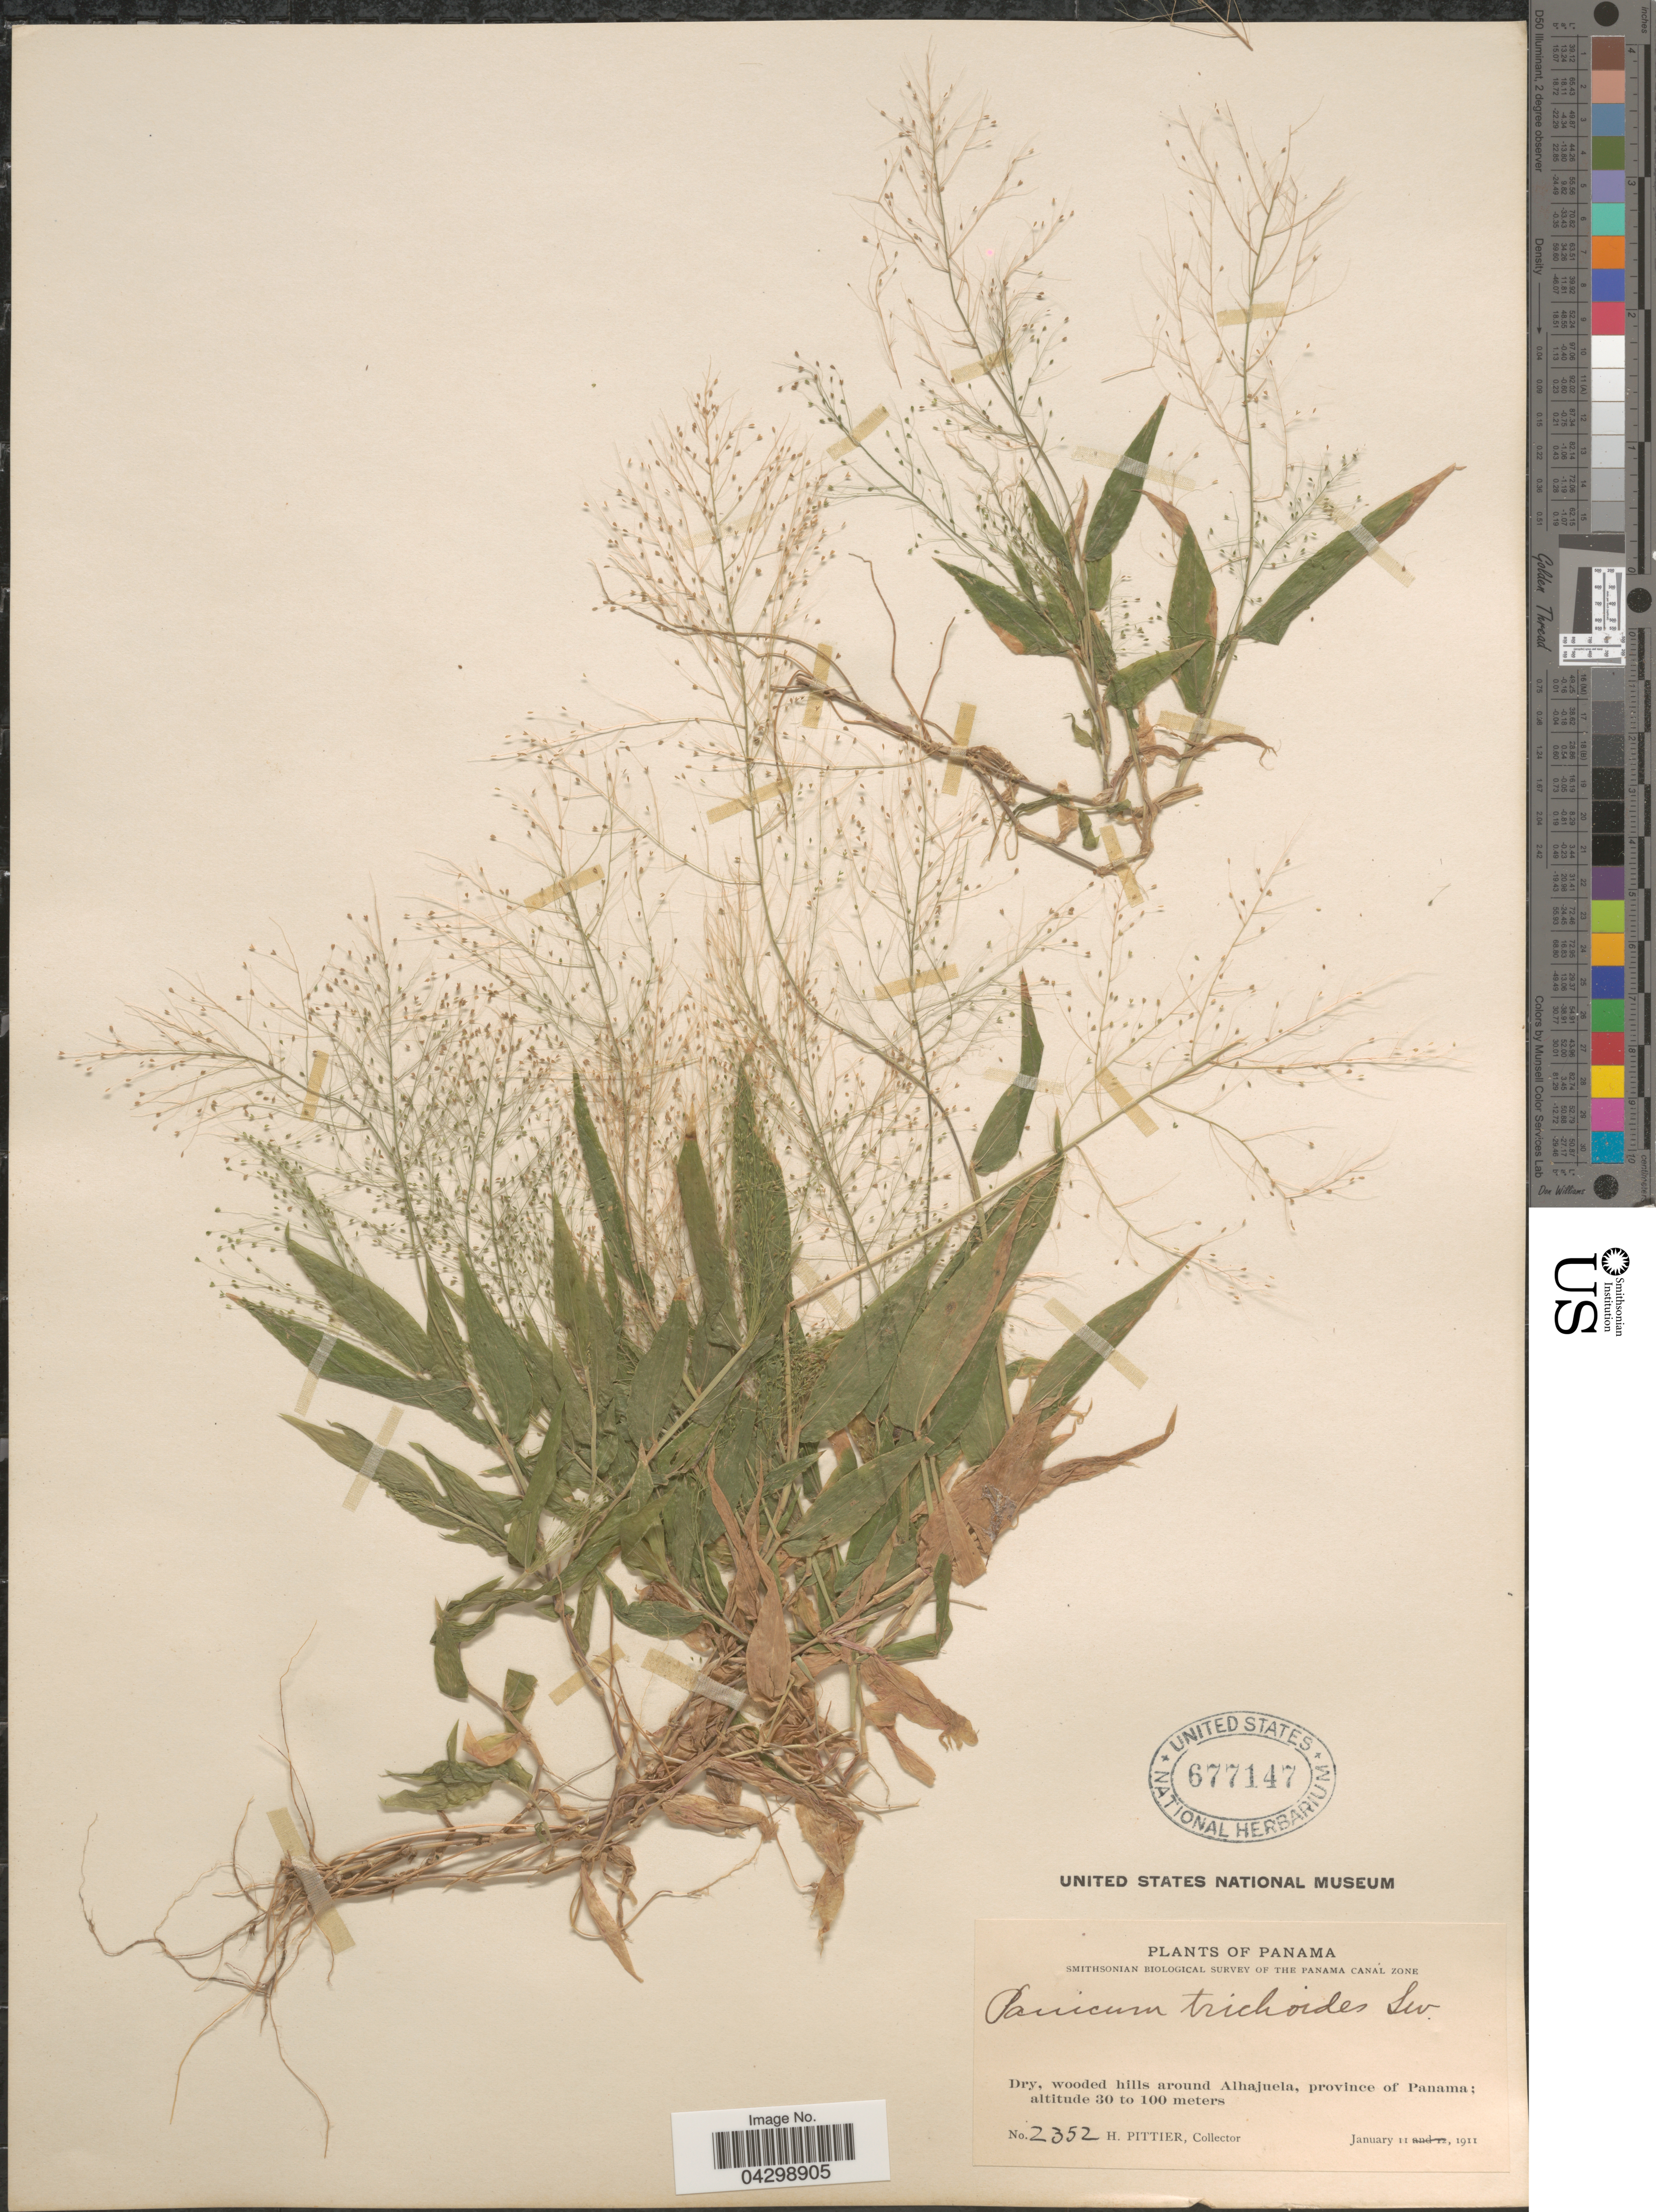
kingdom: Plantae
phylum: Tracheophyta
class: Liliopsida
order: Poales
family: Poaceae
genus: Panicum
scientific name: Panicum trichoides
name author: Sw.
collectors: H. F. Pittier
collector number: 2352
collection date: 1911-01-11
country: Panama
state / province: Panamá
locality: Smithsonian Biological Survey of the Panama Canal Zone. Dry, wooded hills around Alajuela.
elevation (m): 30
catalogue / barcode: US 677147